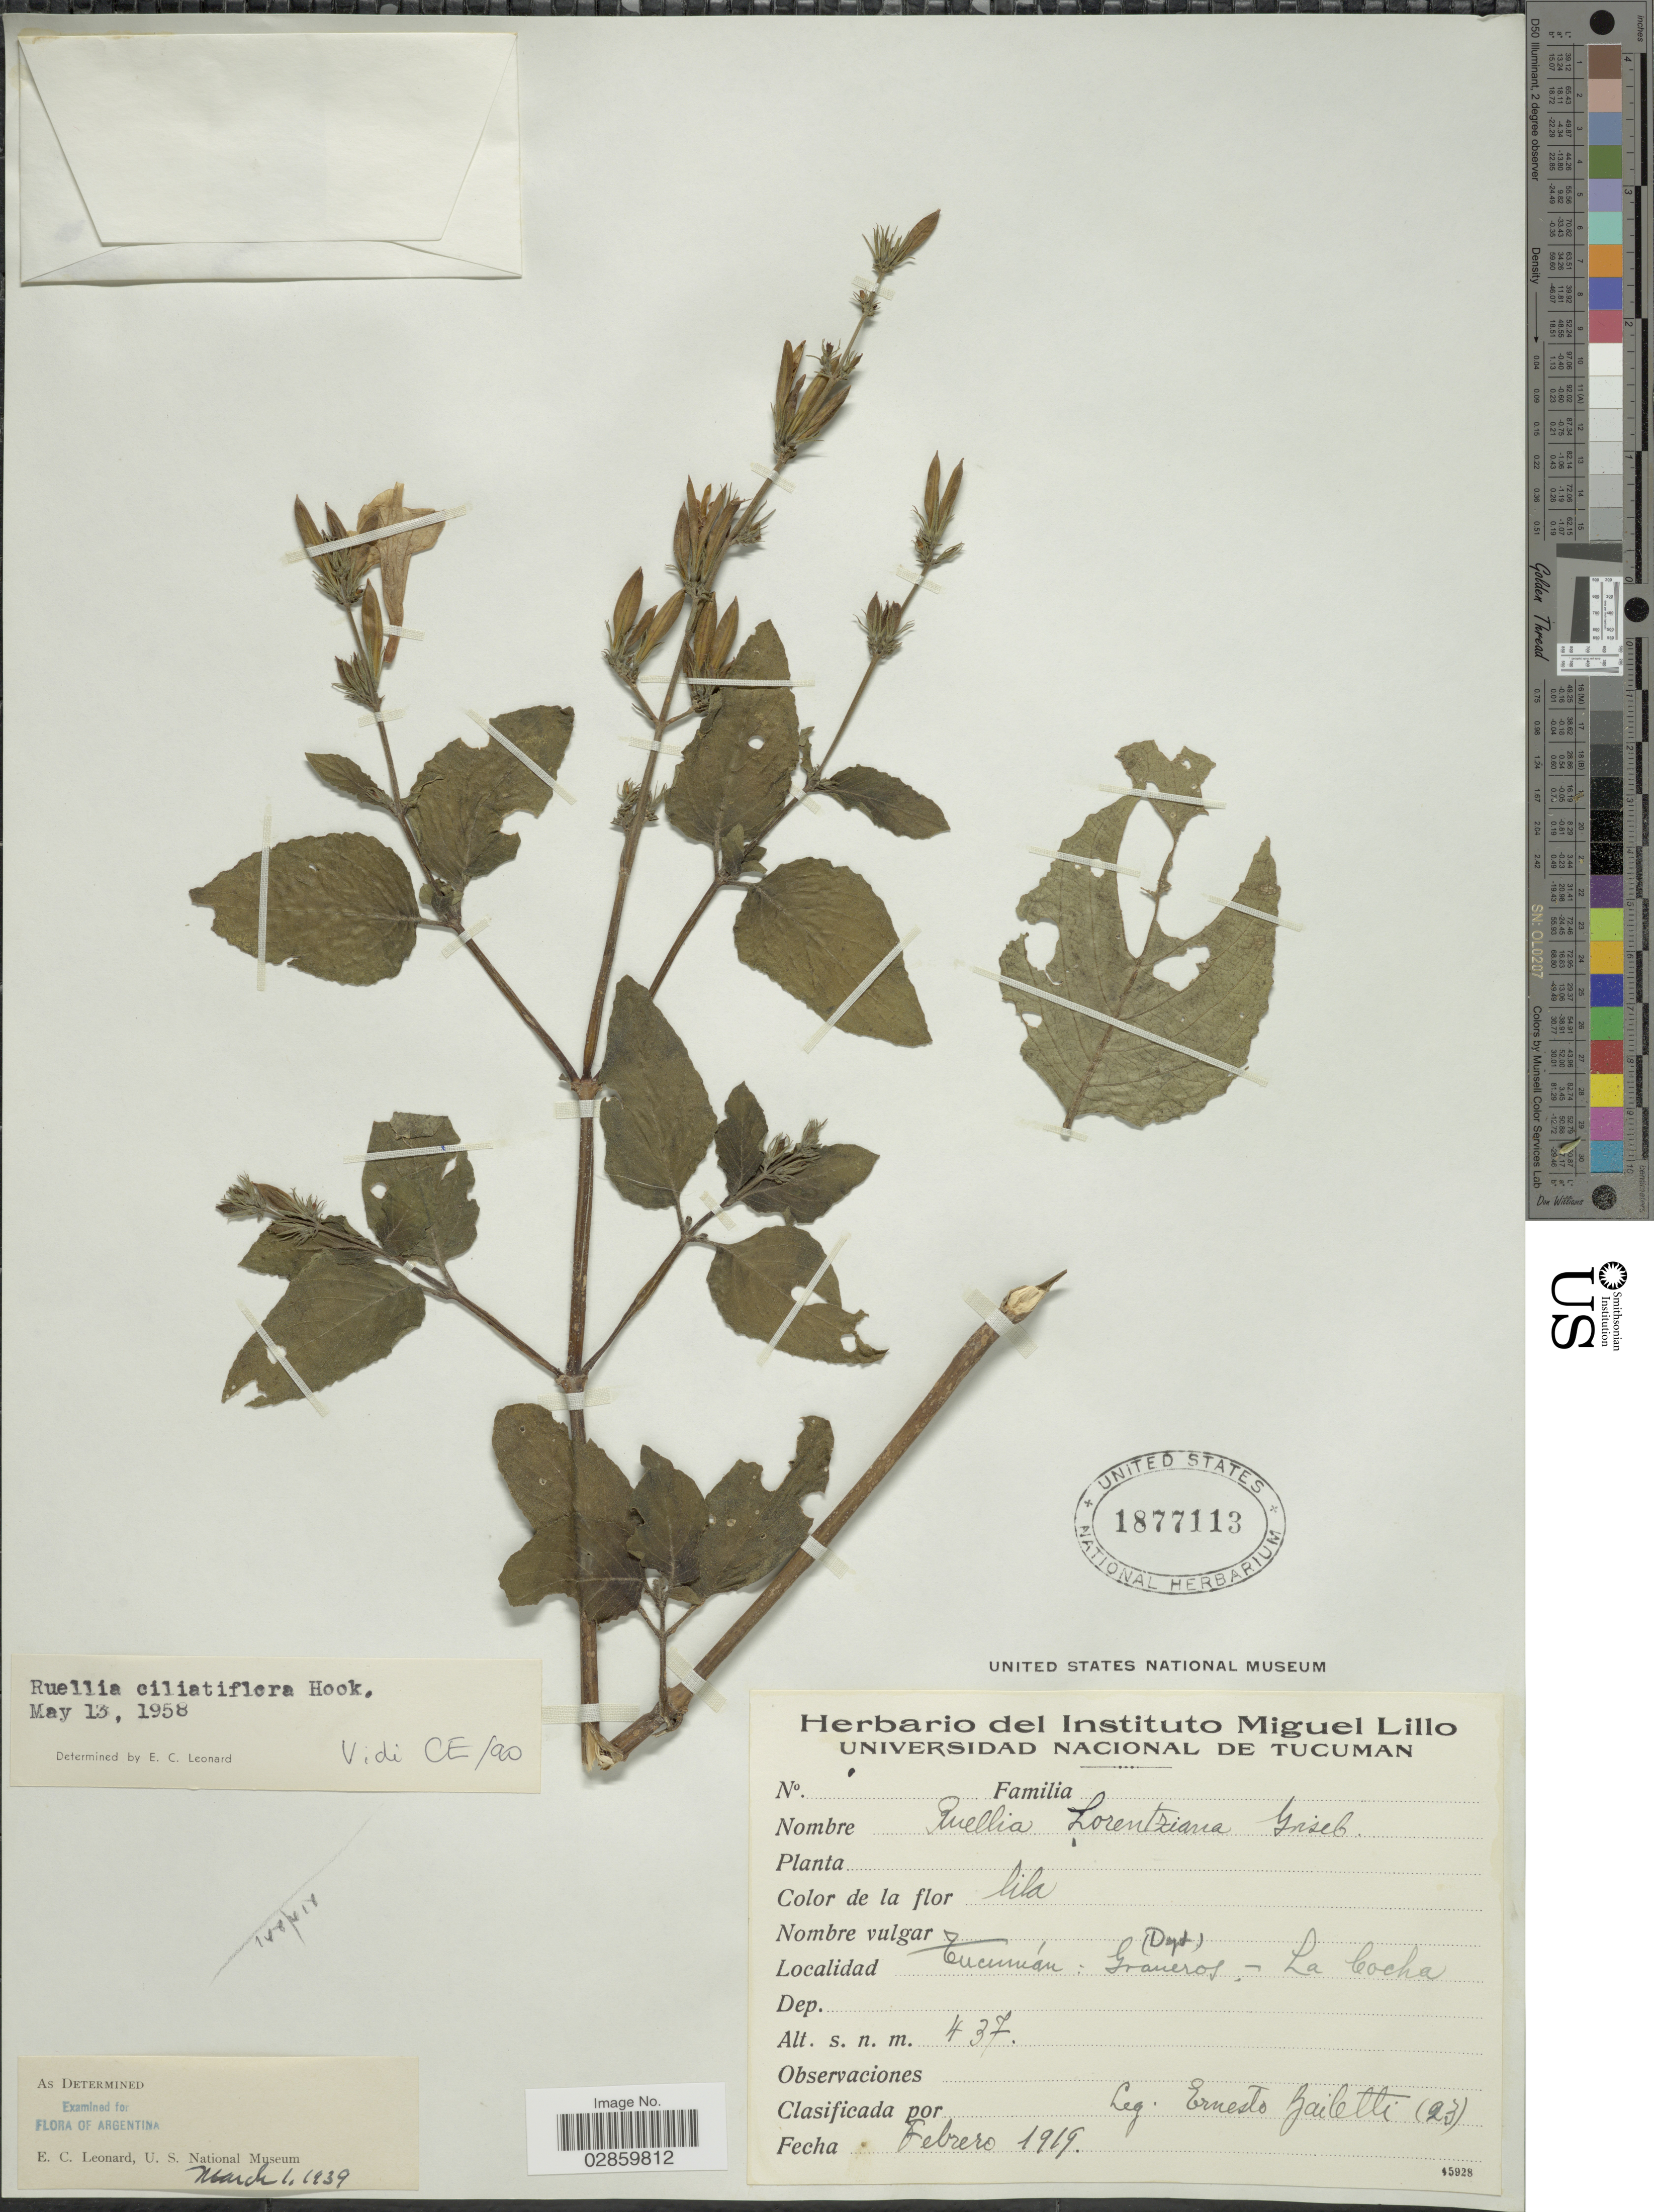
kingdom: Plantae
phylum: Tracheophyta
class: Magnoliopsida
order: Lamiales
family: Acanthaceae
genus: Ruellia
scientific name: Ruellia ciliatiflora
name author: Hook.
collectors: E. Bailetti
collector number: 23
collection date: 1919-02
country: Argentina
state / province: Tucuman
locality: (Dept.) Graneros. - La Cocha.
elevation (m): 437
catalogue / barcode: US 1877113